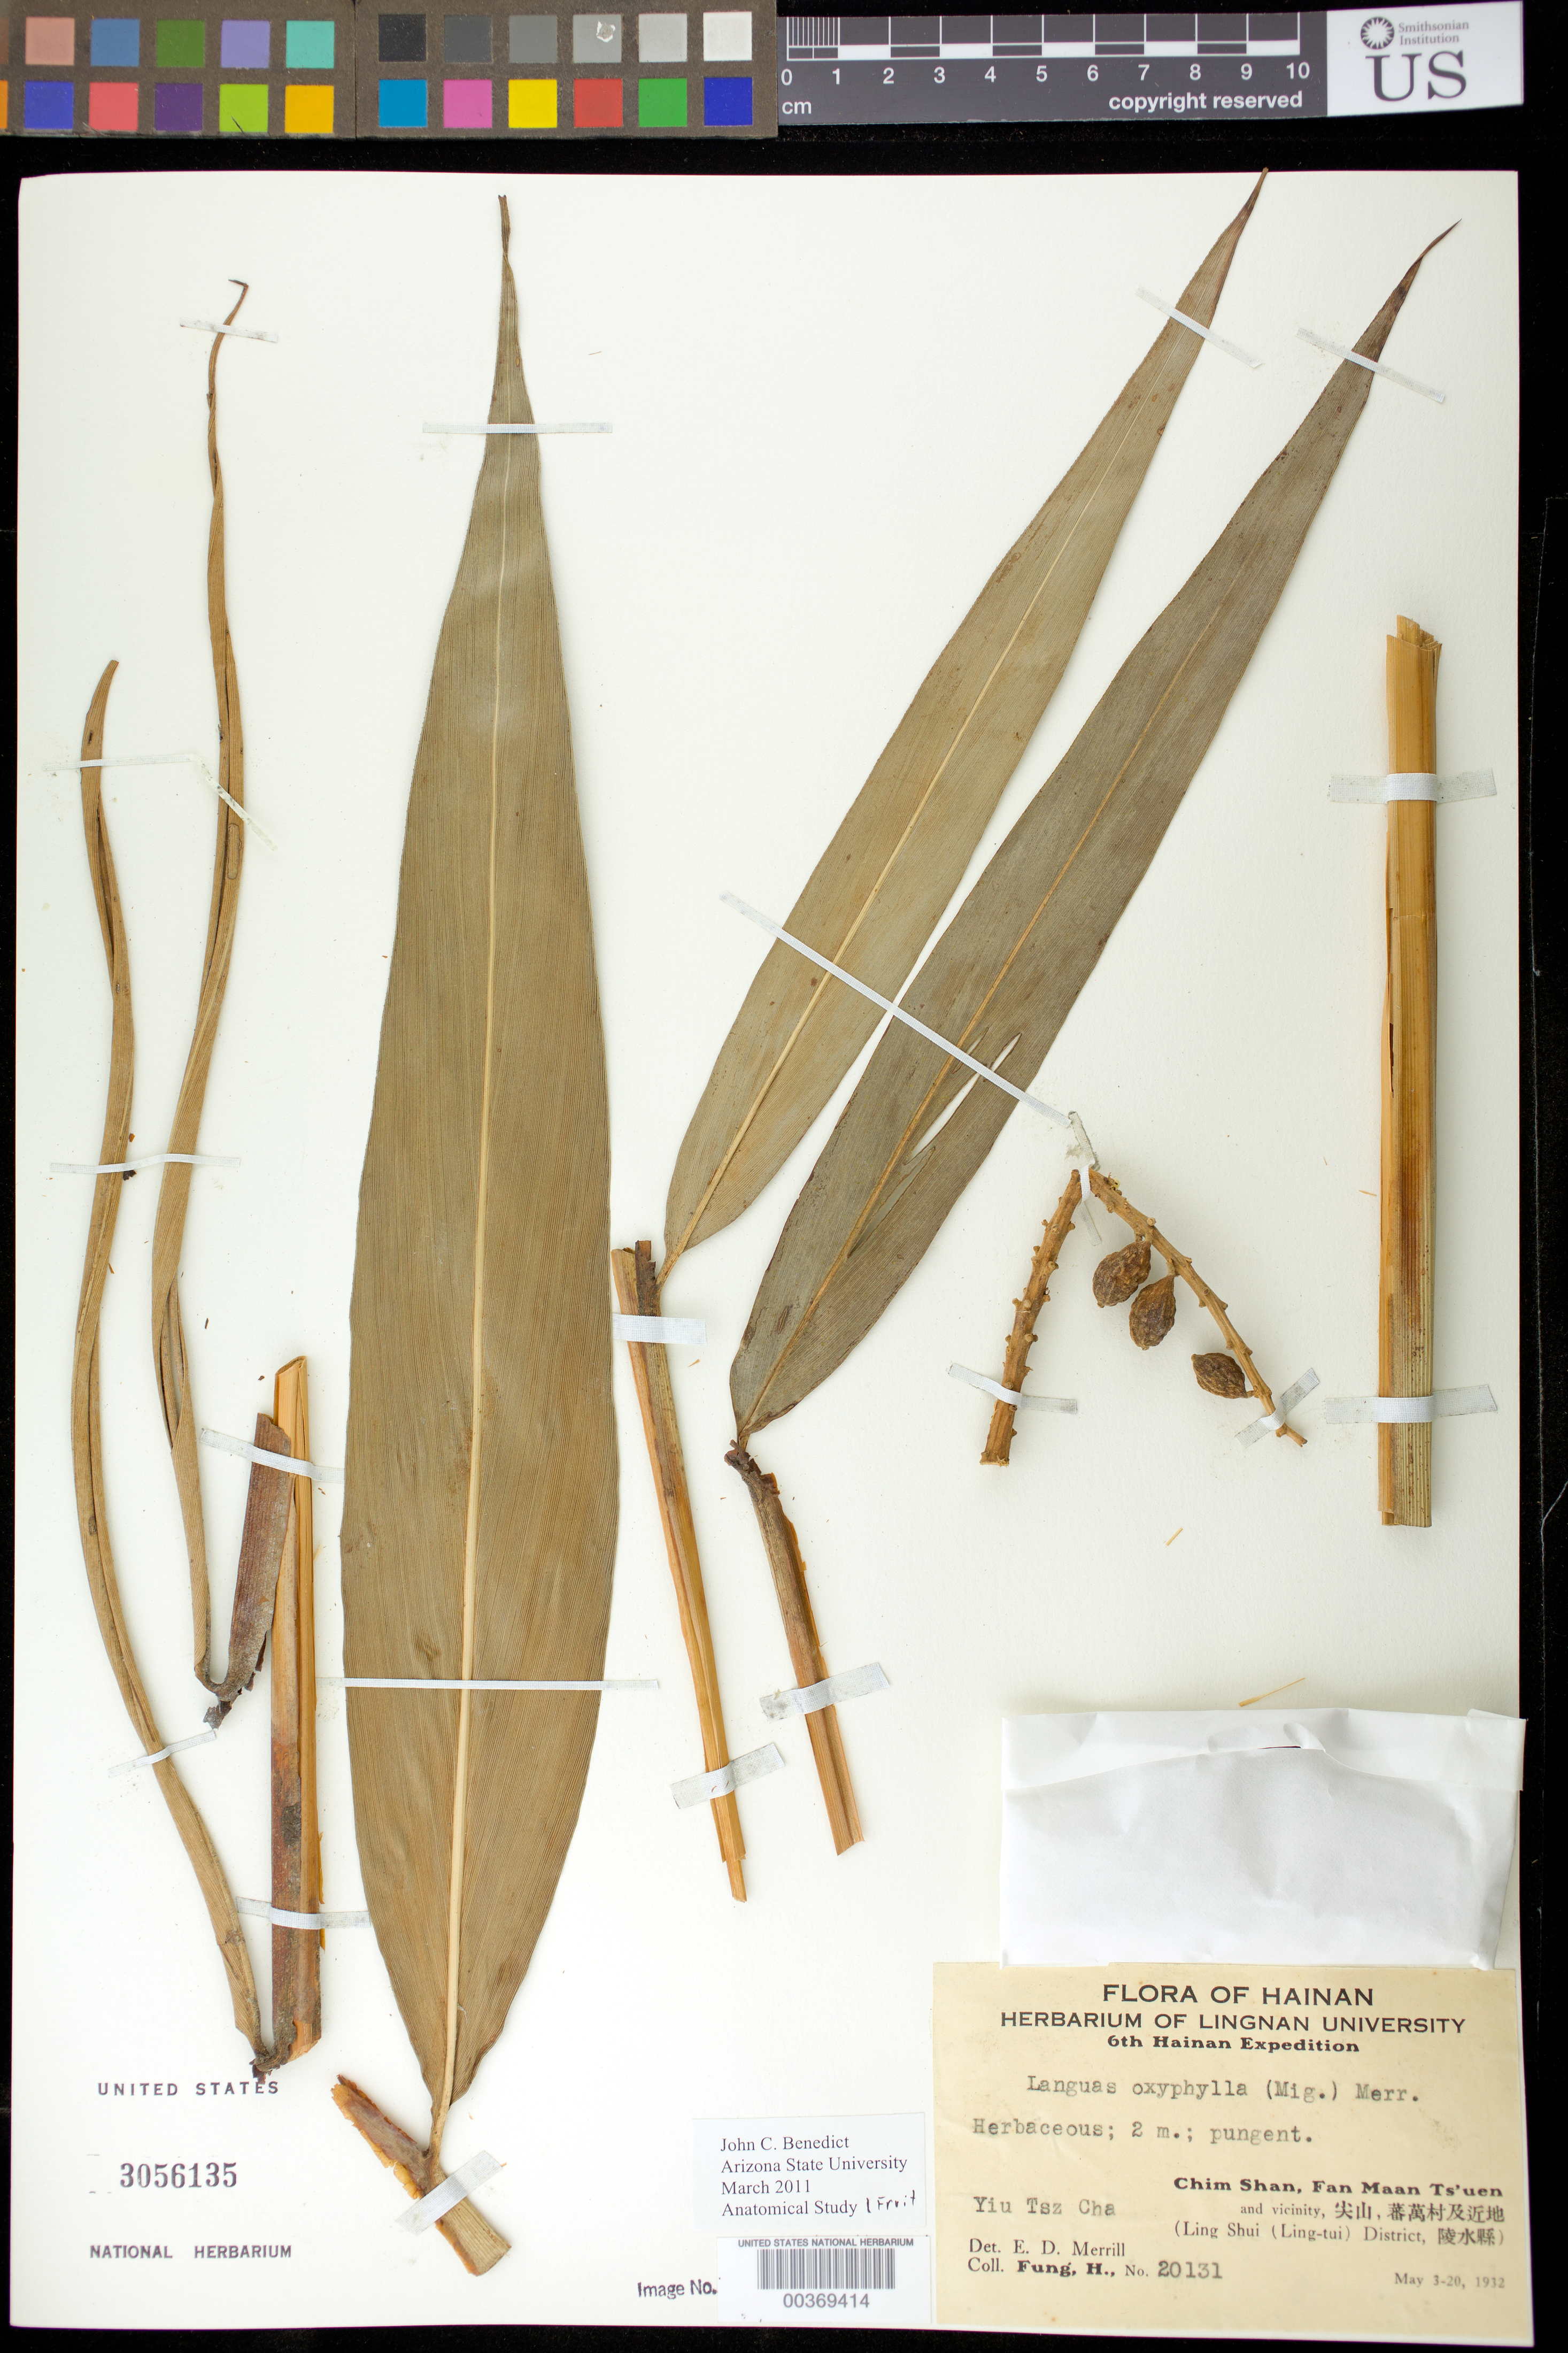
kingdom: Plantae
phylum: Tracheophyta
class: Liliopsida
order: Zingiberales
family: Zingiberaceae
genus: Alpinia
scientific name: Alpinia oxyphylla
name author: Miq.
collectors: H. L. Fung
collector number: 20131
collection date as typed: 03 May 1932 to 20 May 1932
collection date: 1932-05-03/1932-05-20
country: China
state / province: Hainan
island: Hainan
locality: Flora of hainan, chim shan, fan maan ts'uen and vicinity, ling shui dist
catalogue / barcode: US 3056135